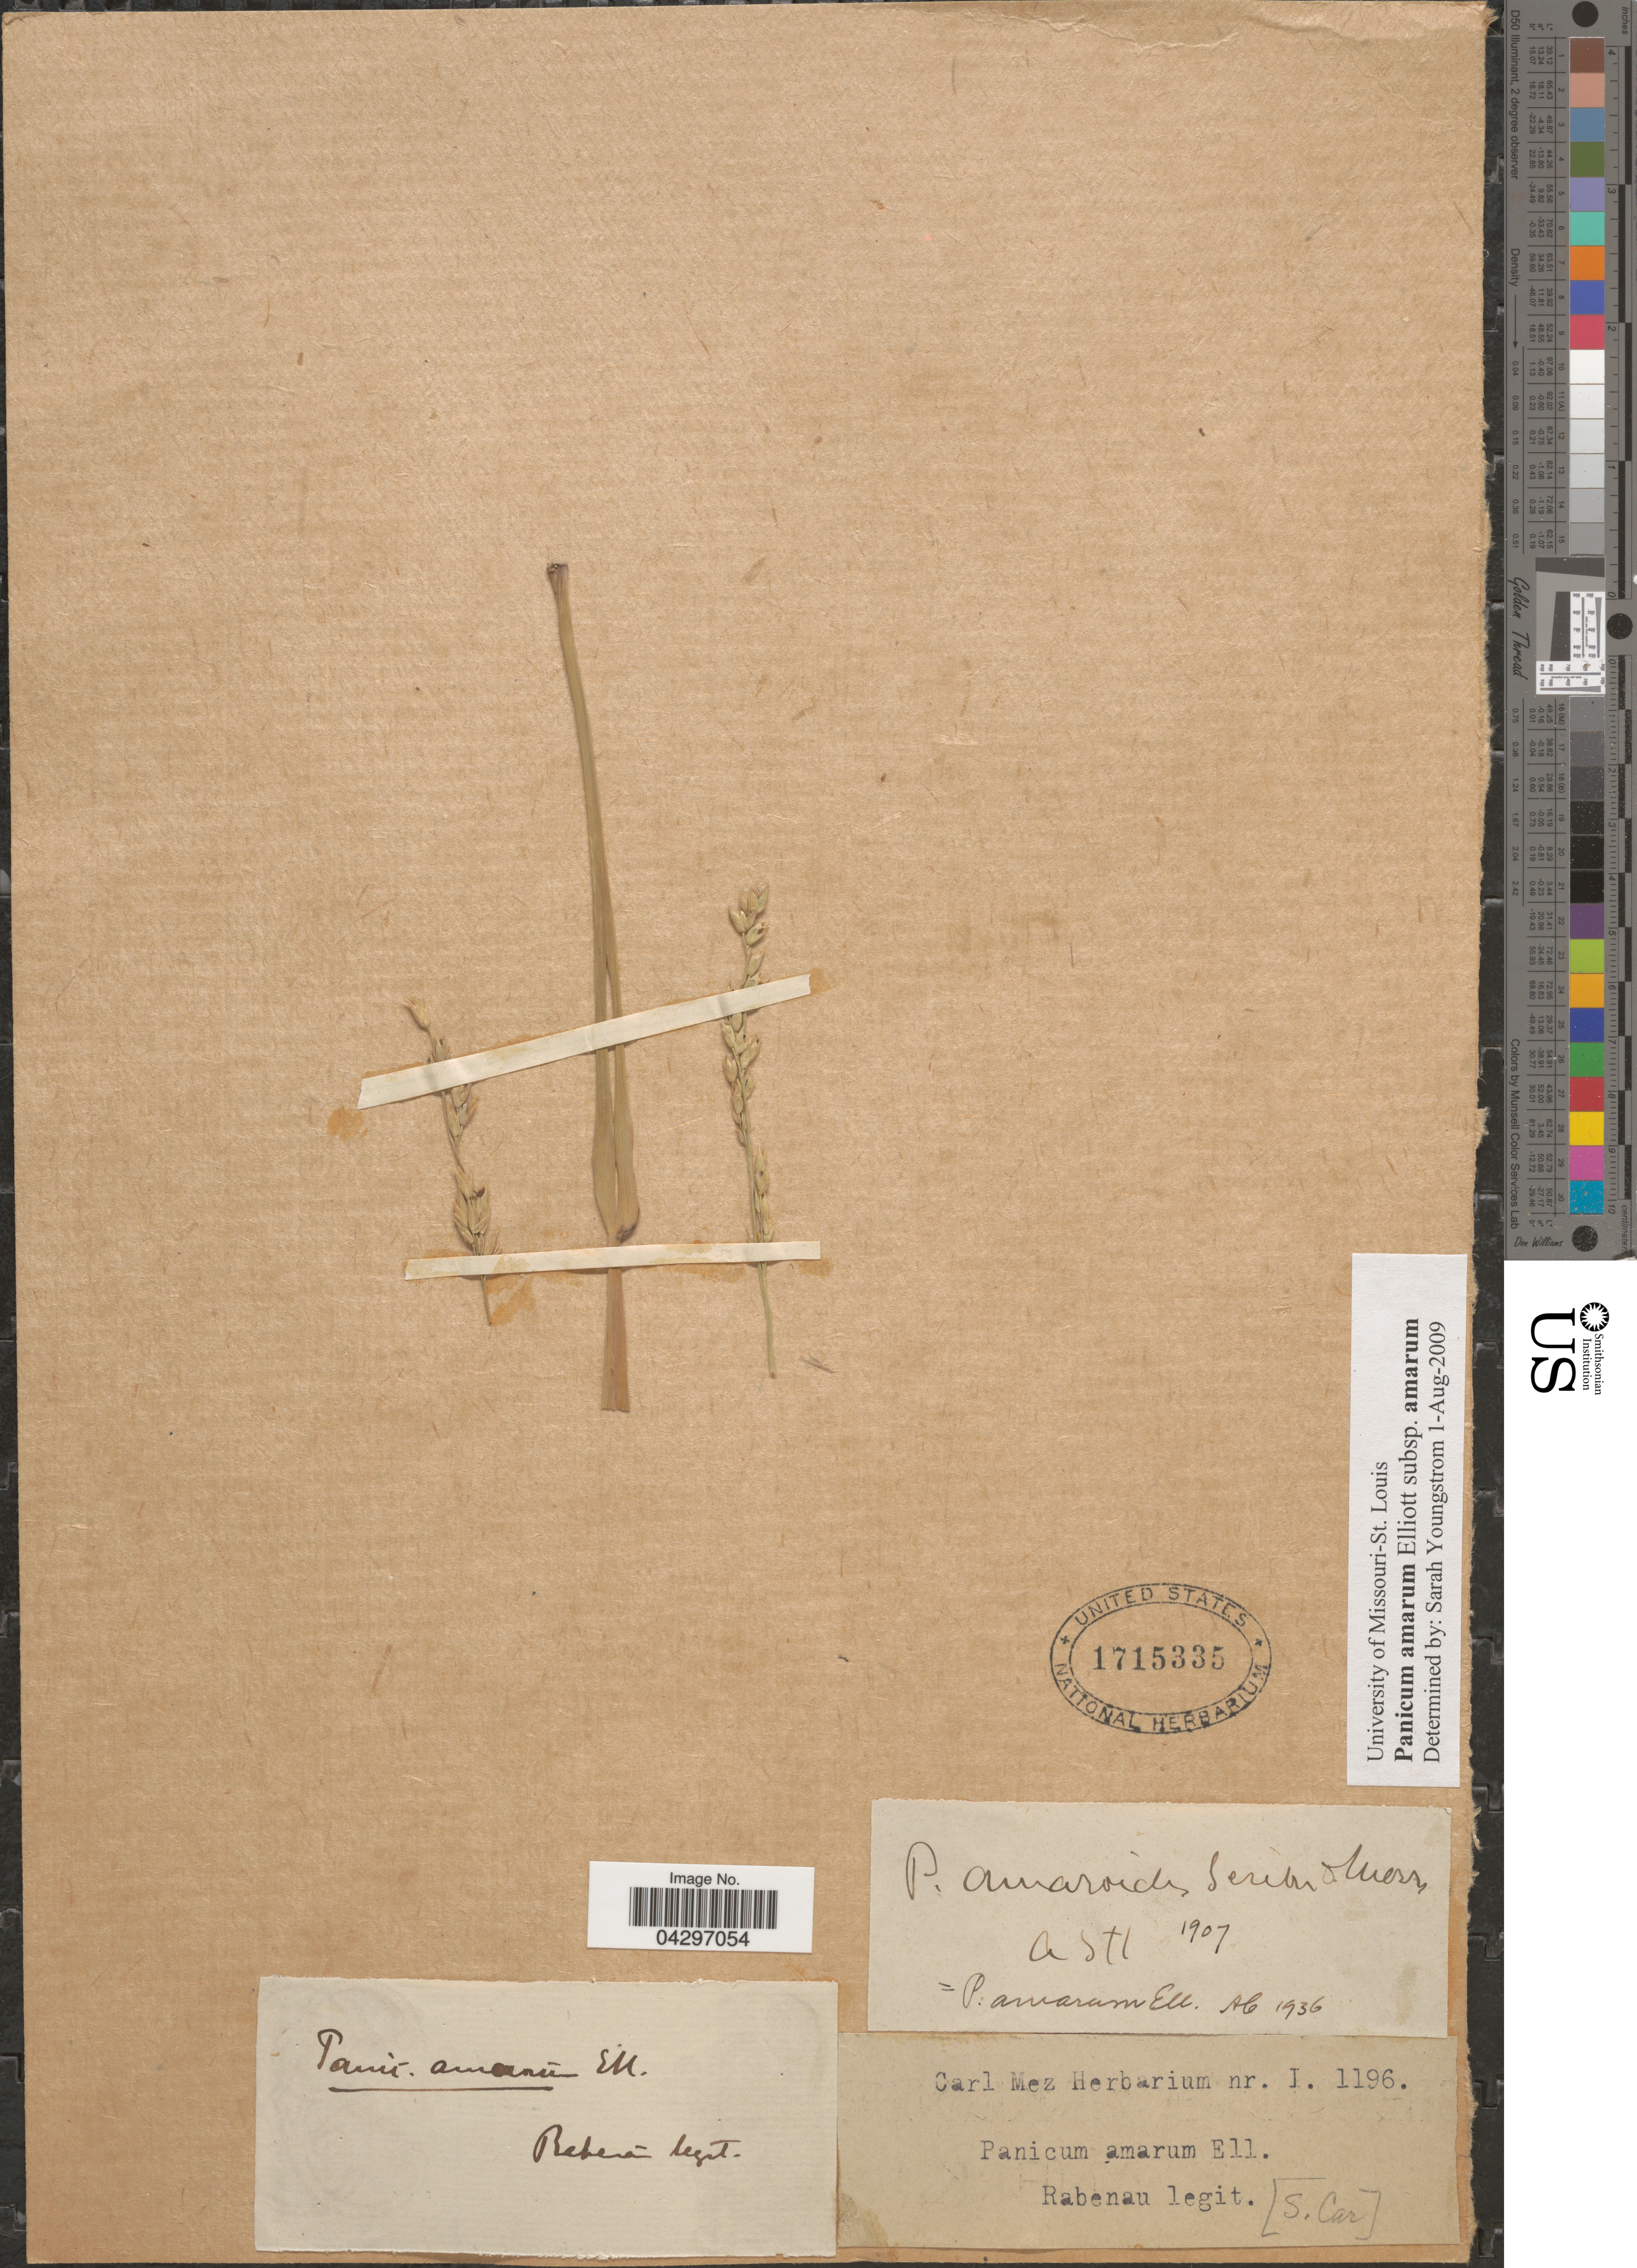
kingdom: Plantae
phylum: Tracheophyta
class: Liliopsida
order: Poales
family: Poaceae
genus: Panicum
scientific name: Panicum amarum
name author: Elliott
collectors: Rabenau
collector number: I1196?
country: United States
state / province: South Carolina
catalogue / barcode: US 1715335